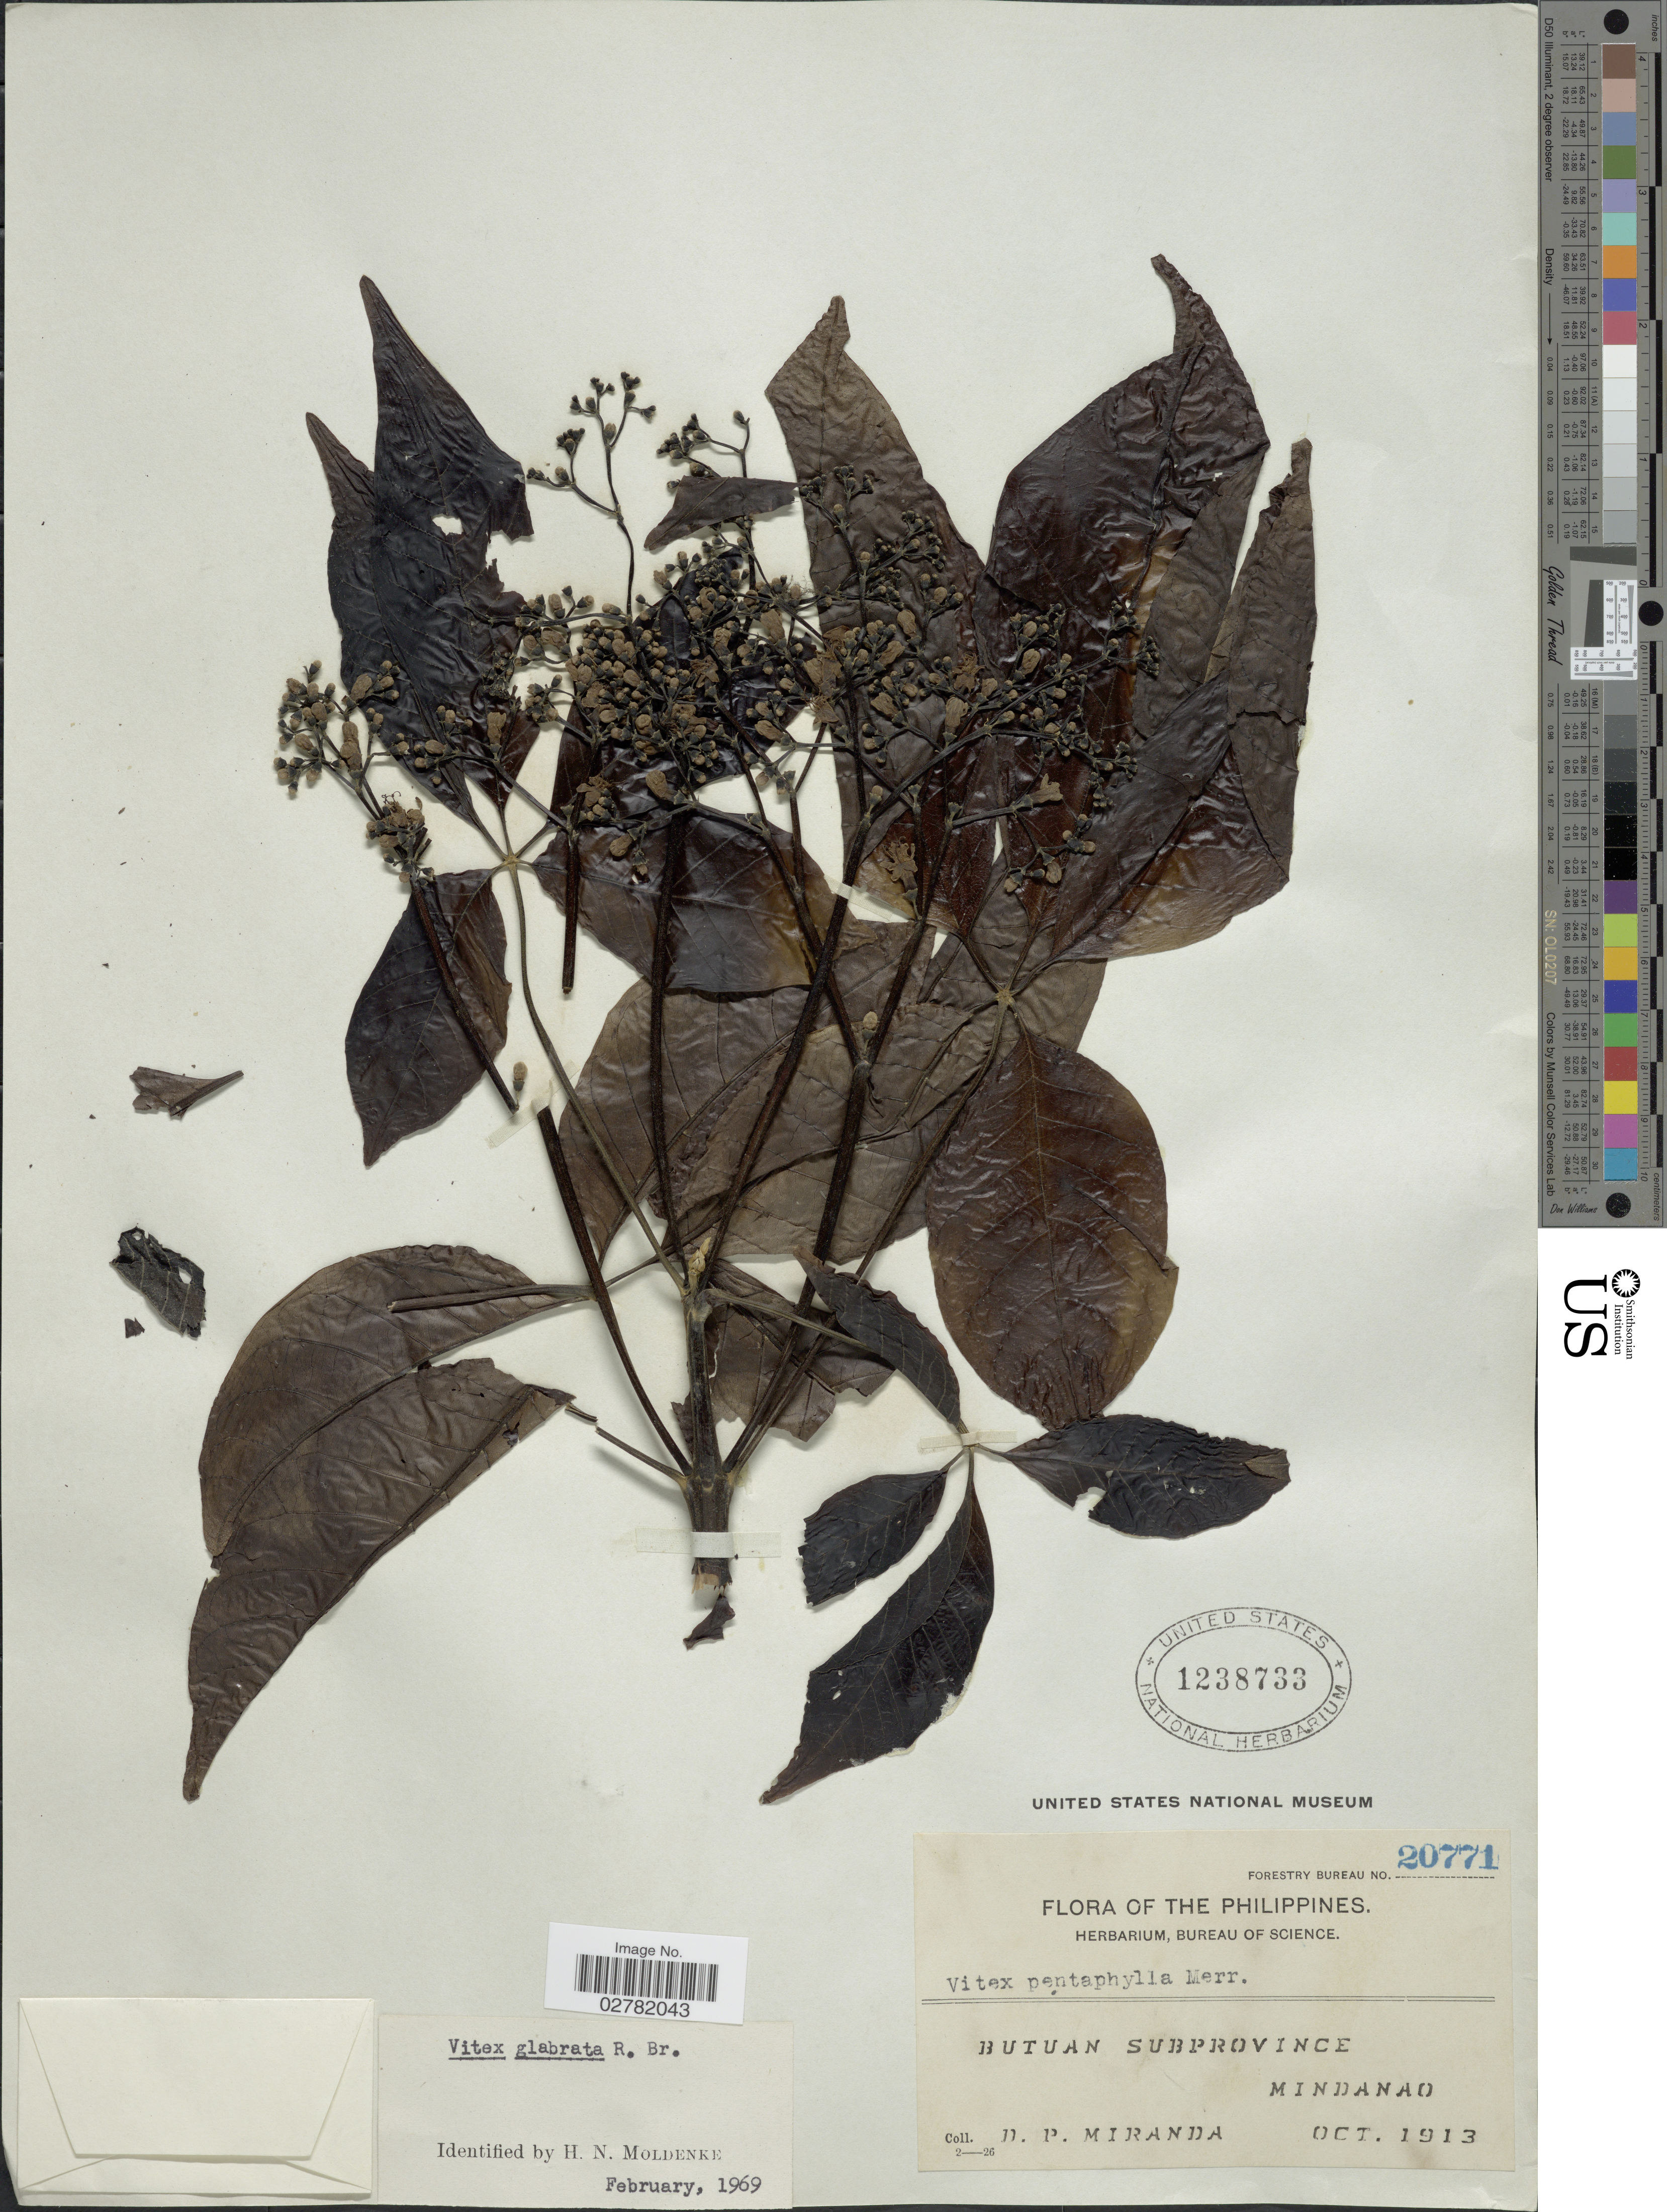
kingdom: Plantae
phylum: Tracheophyta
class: Magnoliopsida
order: Lamiales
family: Lamiaceae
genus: Vitex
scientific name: Vitex glabrata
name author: R. Br.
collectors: D. P. Miranda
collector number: Forestry Bureau 20771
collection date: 1913-10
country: Philippines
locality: Butuan Subprovince. Mindanao.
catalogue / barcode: US 1238733